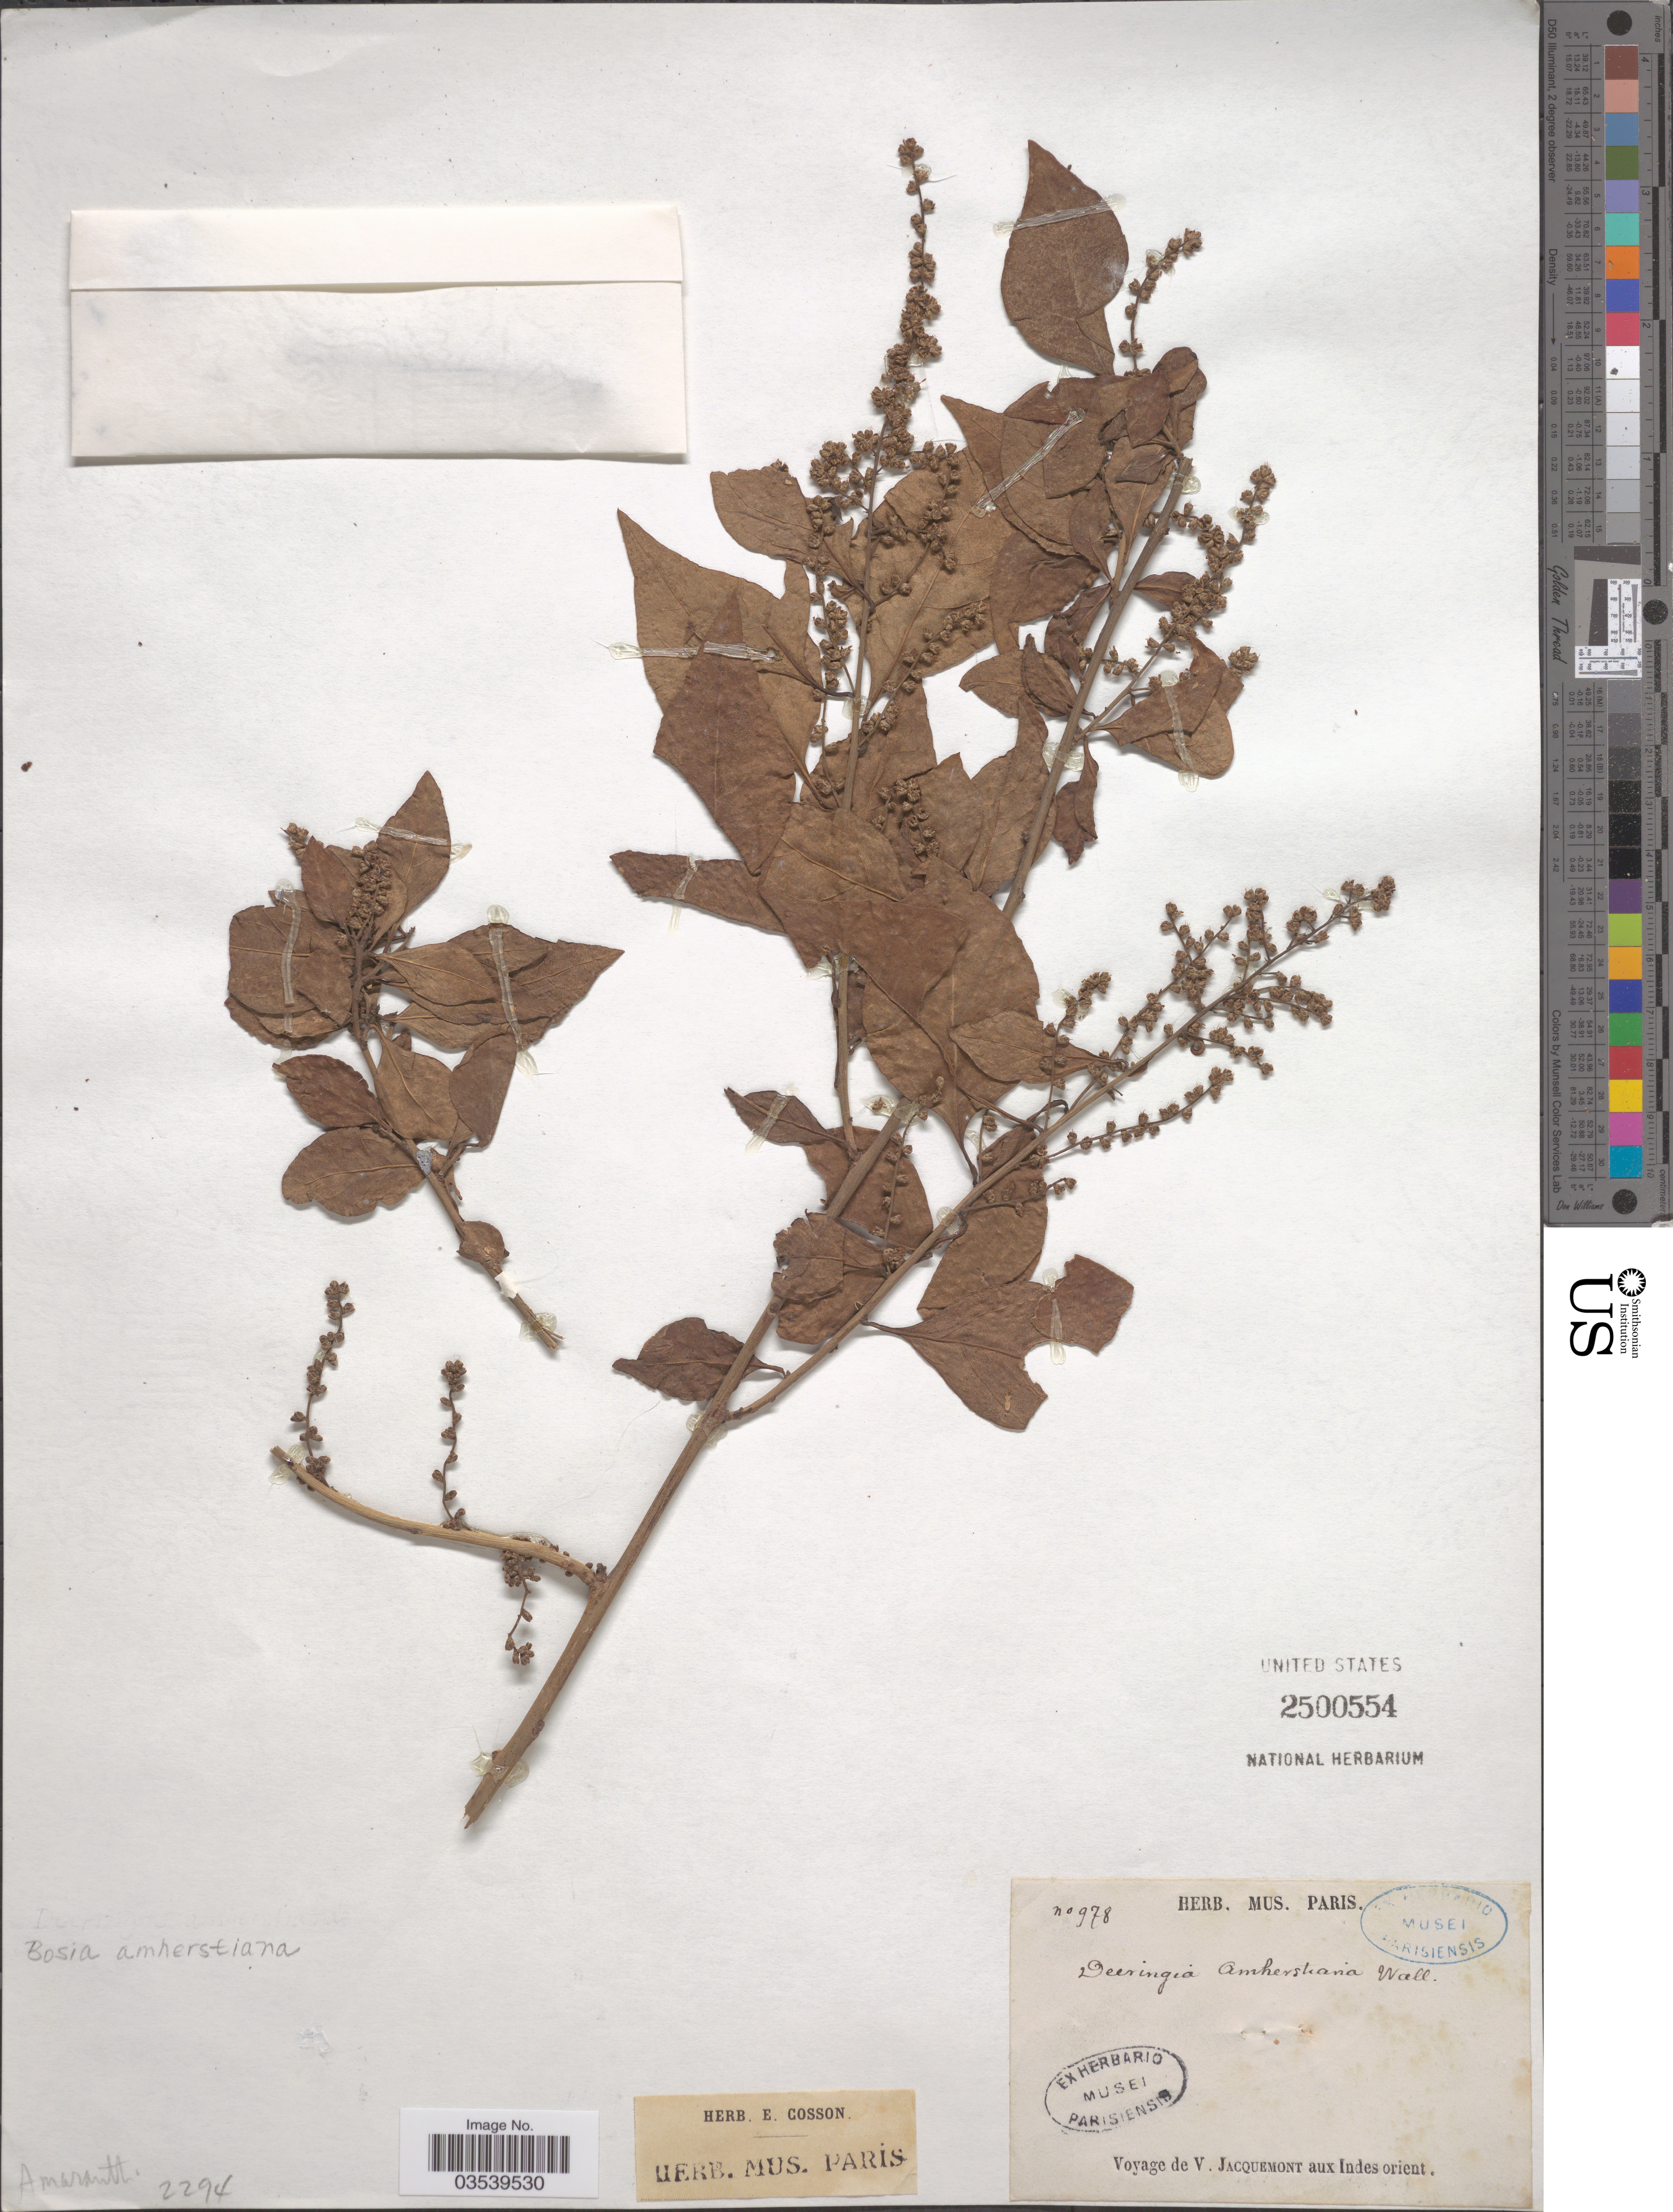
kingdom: Plantae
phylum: Tracheophyta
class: Magnoliopsida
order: Caryophyllales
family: Amaranthaceae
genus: Bosea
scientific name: Bosea amherstiana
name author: Hook. f.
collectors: V. Jacquemont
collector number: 978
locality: Indes orient.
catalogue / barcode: US 2500554